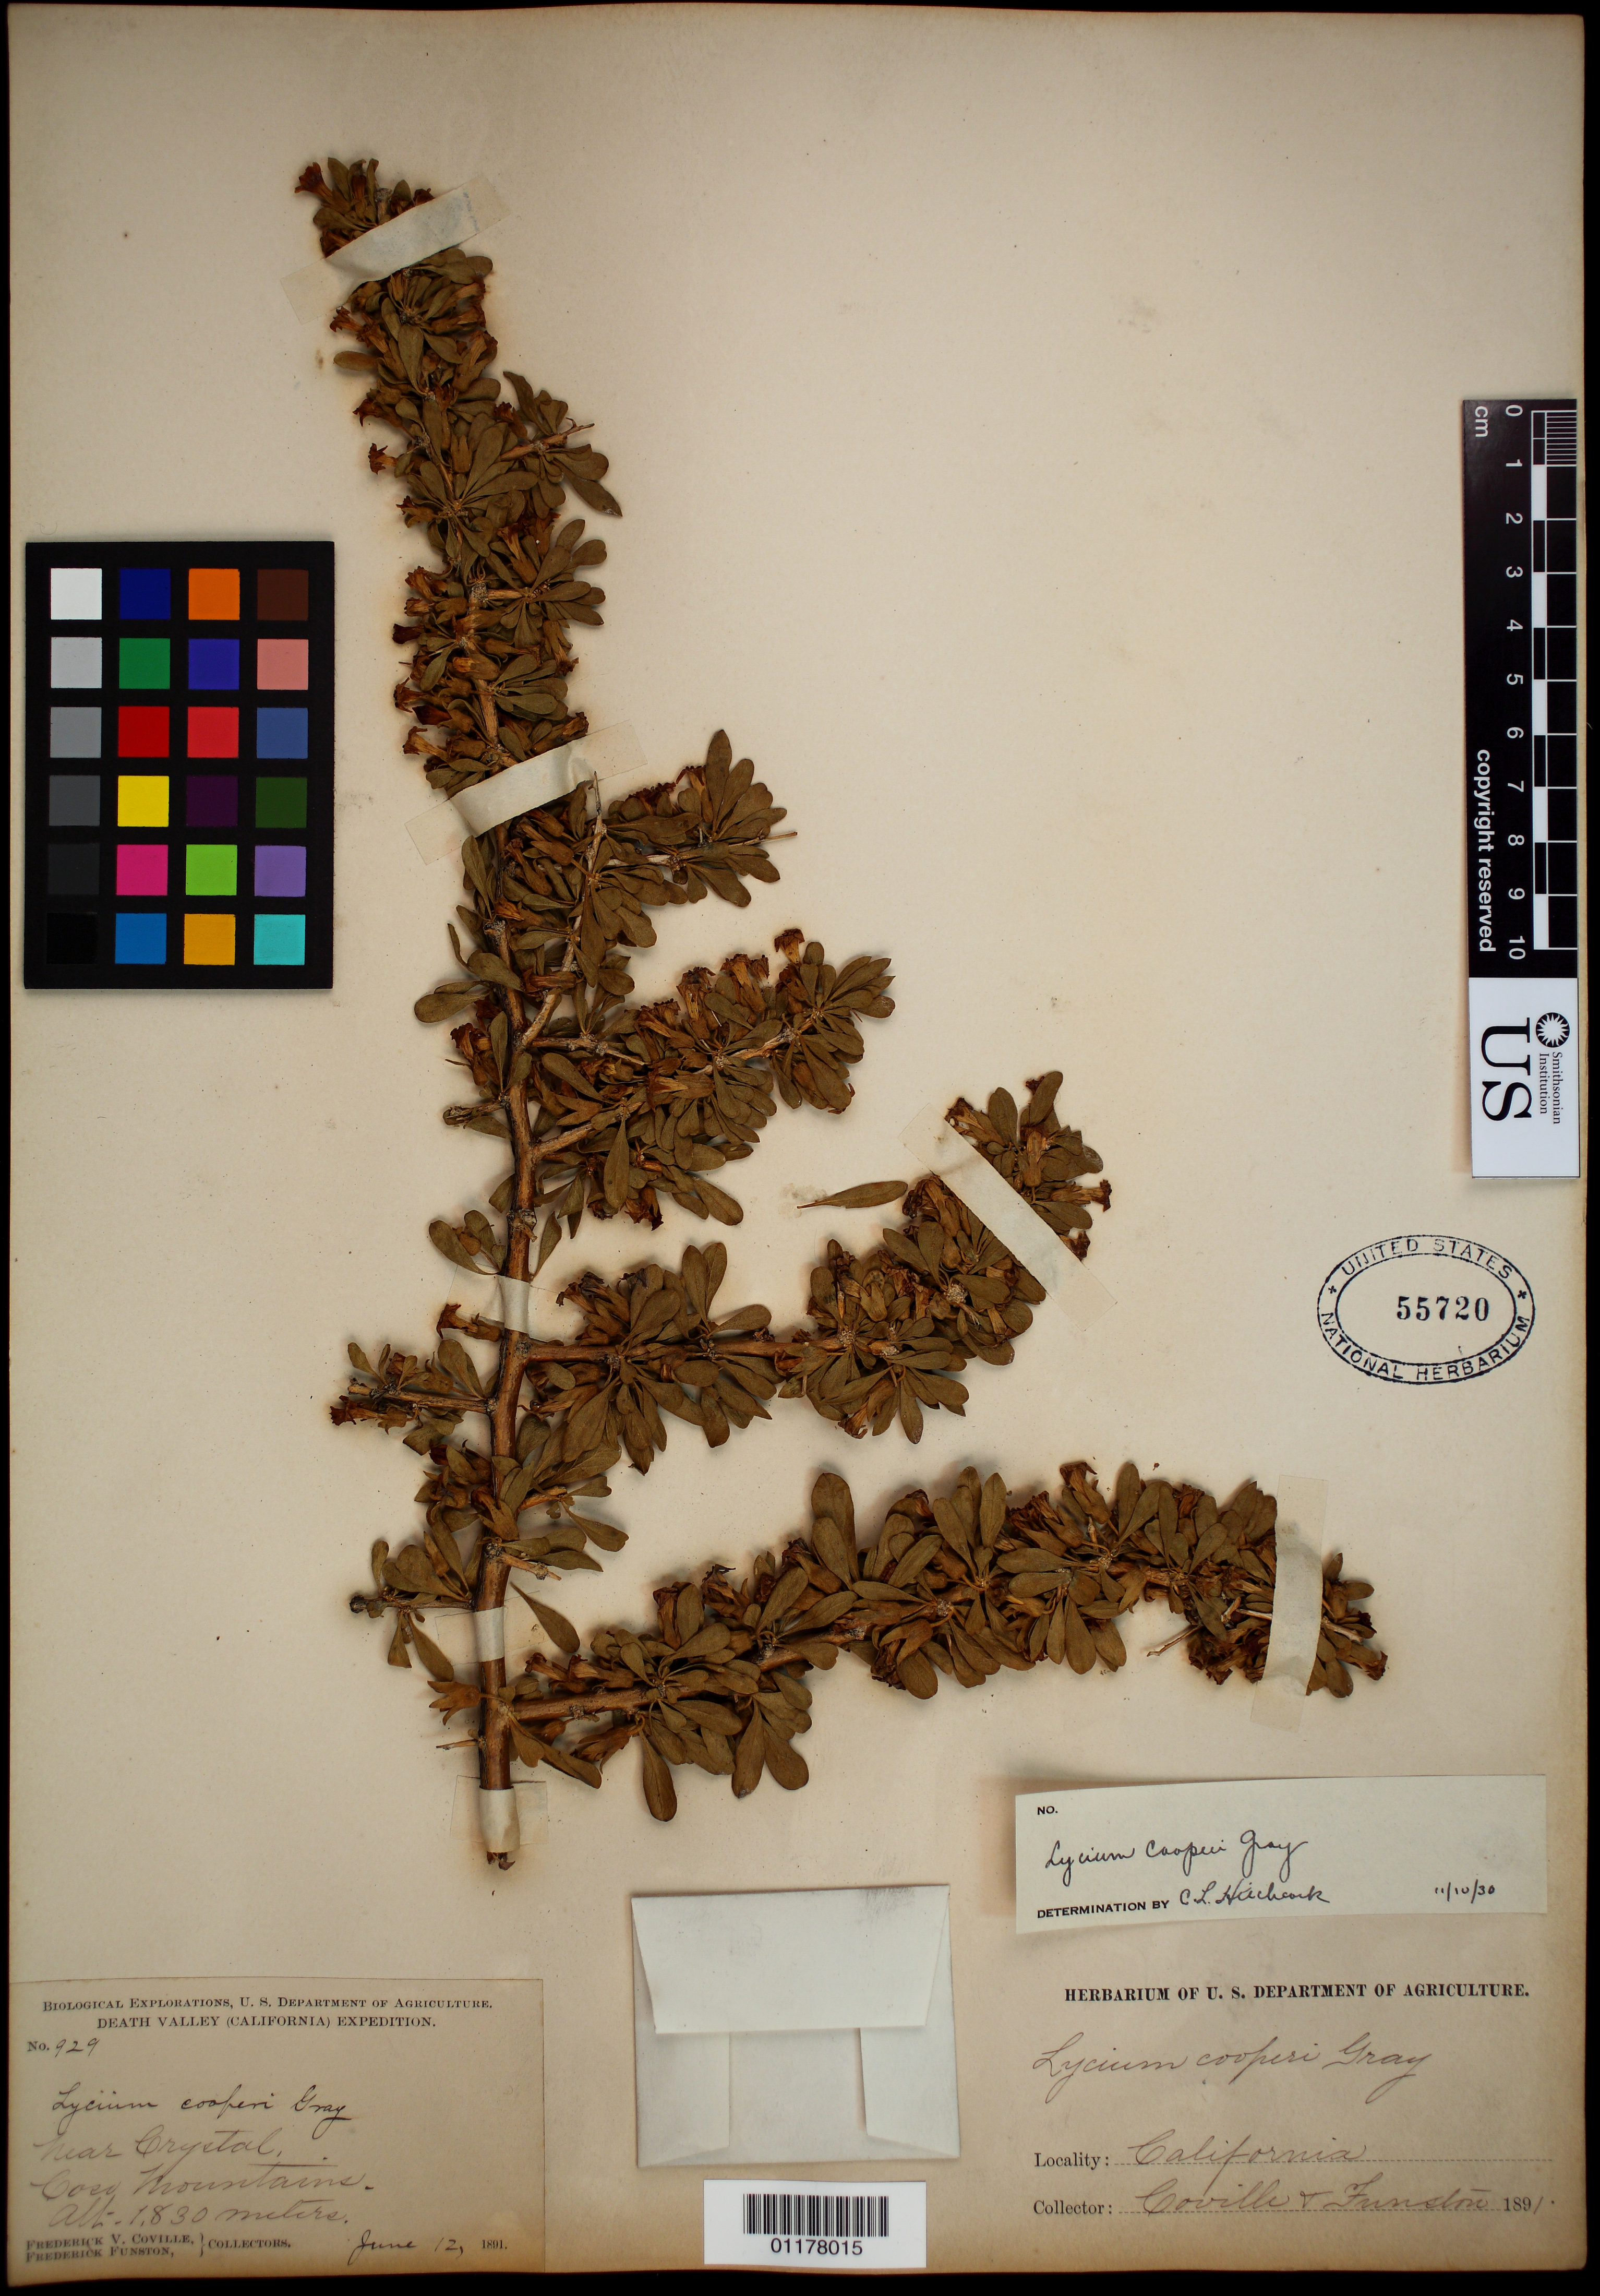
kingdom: Plantae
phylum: Tracheophyta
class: Magnoliopsida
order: Solanales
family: Solanaceae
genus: Lycium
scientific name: Lycium cooperi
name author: A. Gray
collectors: F. V. Coville & F. Funston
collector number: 929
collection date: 1891-06-12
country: United States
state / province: California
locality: near Crystal, Coso Mountains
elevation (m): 1830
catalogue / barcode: US 55720